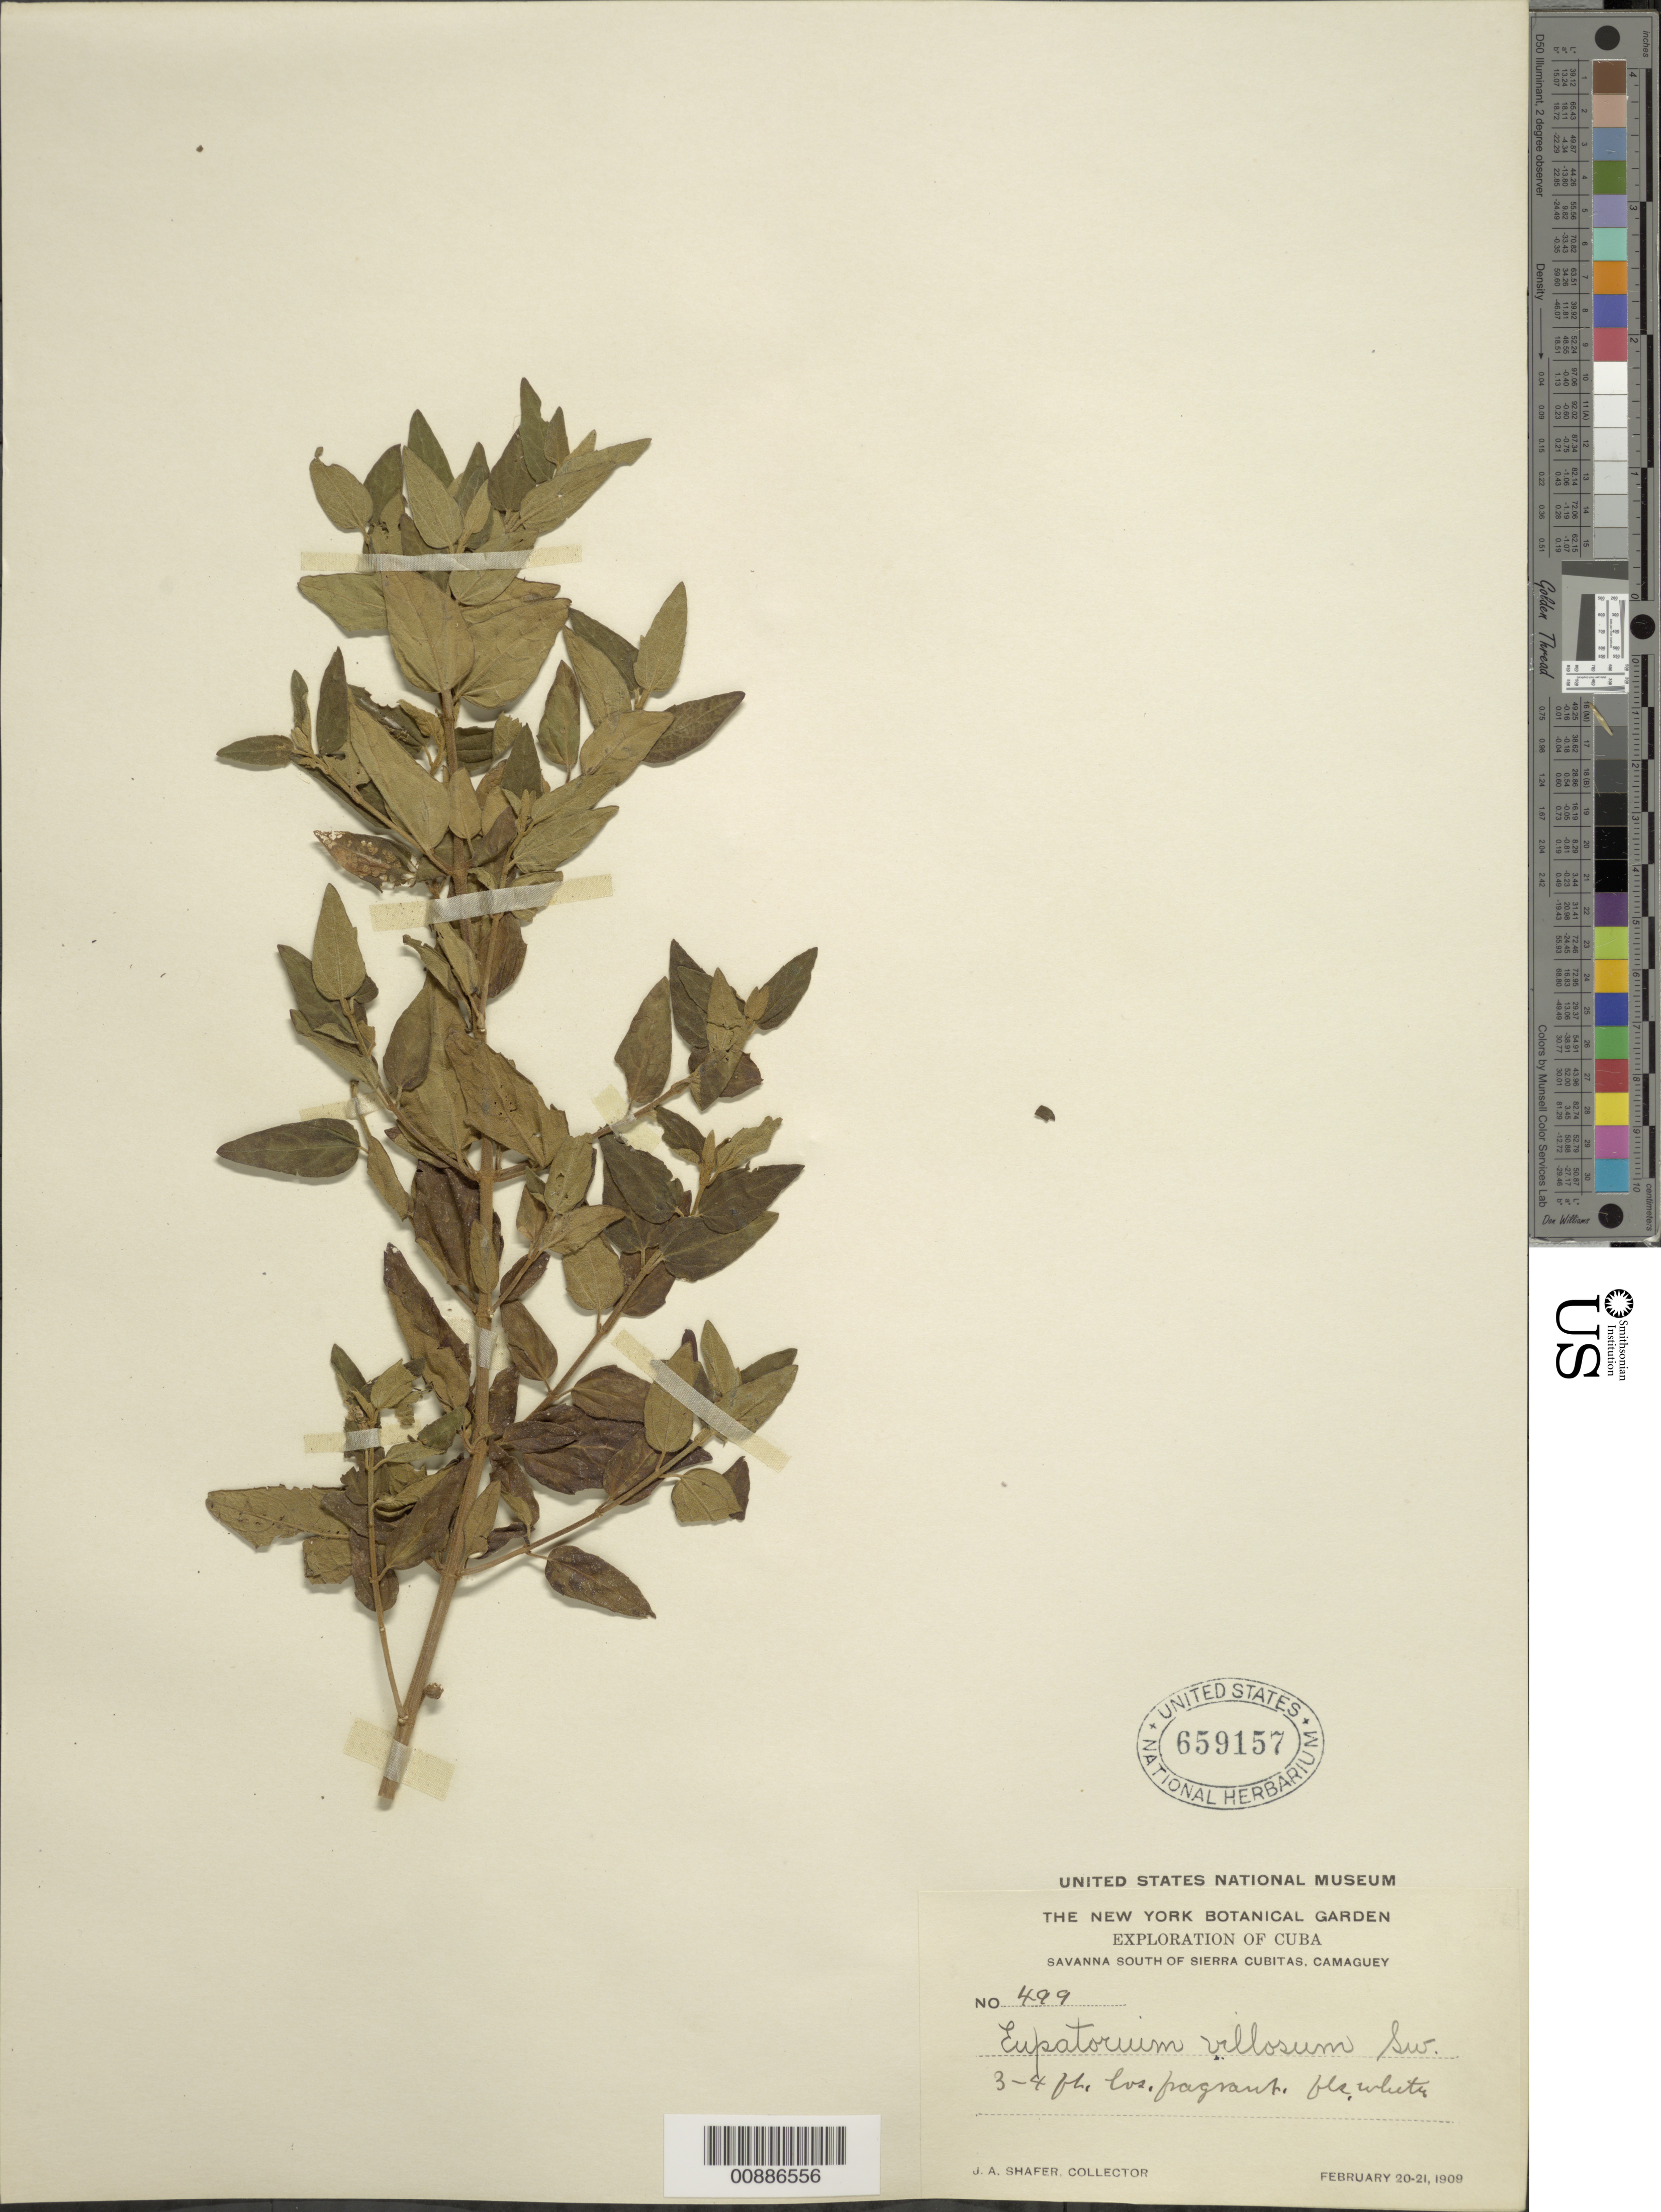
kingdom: Plantae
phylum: Tracheophyta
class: Magnoliopsida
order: Asterales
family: Asteraceae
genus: Koanophyllon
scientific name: Koanophyllon villosum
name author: (Sw.) R.M. King & H. Rob.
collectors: J. A. Shafer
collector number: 499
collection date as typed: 20 Feb 1909 to 21 Feb 1909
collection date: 1909-02-20/1909-02-21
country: Cuba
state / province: Camaguey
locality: Savanna south of Sierra Cubitas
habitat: Savanna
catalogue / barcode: US 659157